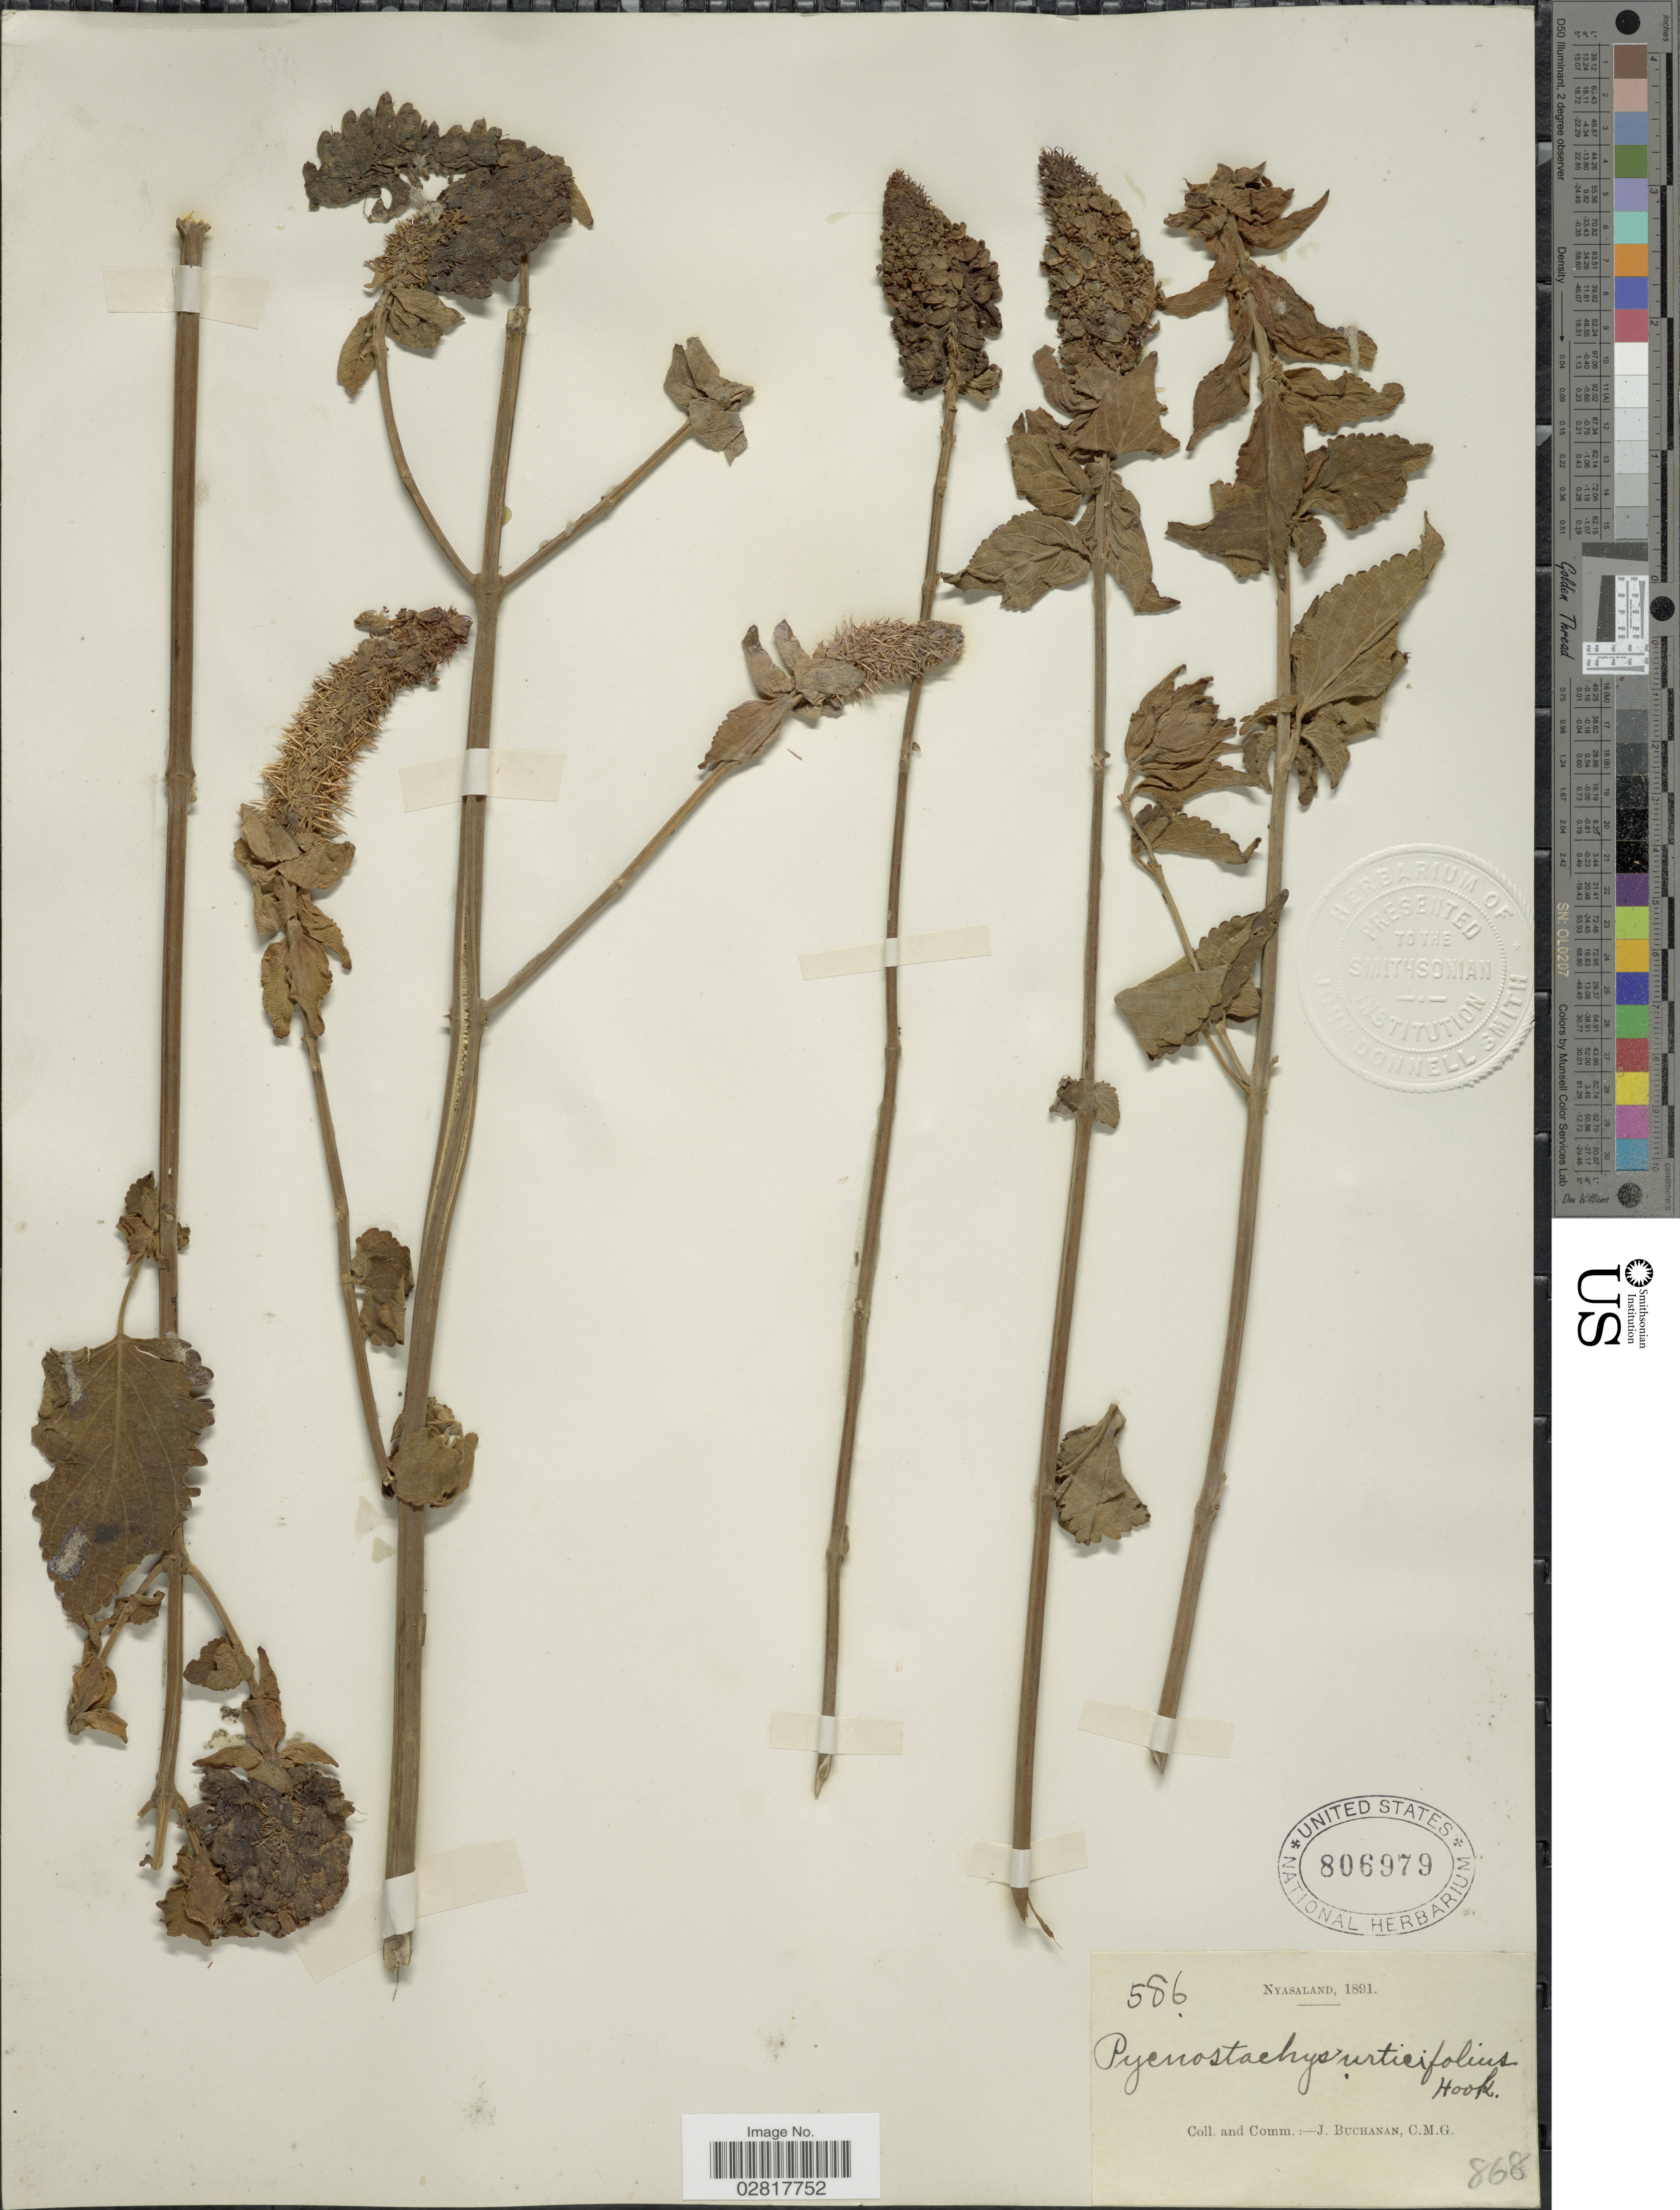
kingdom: Plantae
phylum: Tracheophyta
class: Magnoliopsida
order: Lamiales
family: Lamiaceae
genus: Pycnostachys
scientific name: Pycnostachys urticifolia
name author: Hook.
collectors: J. Buchanan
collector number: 586/868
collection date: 1891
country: Malawi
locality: Nyasaland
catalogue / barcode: US 806979